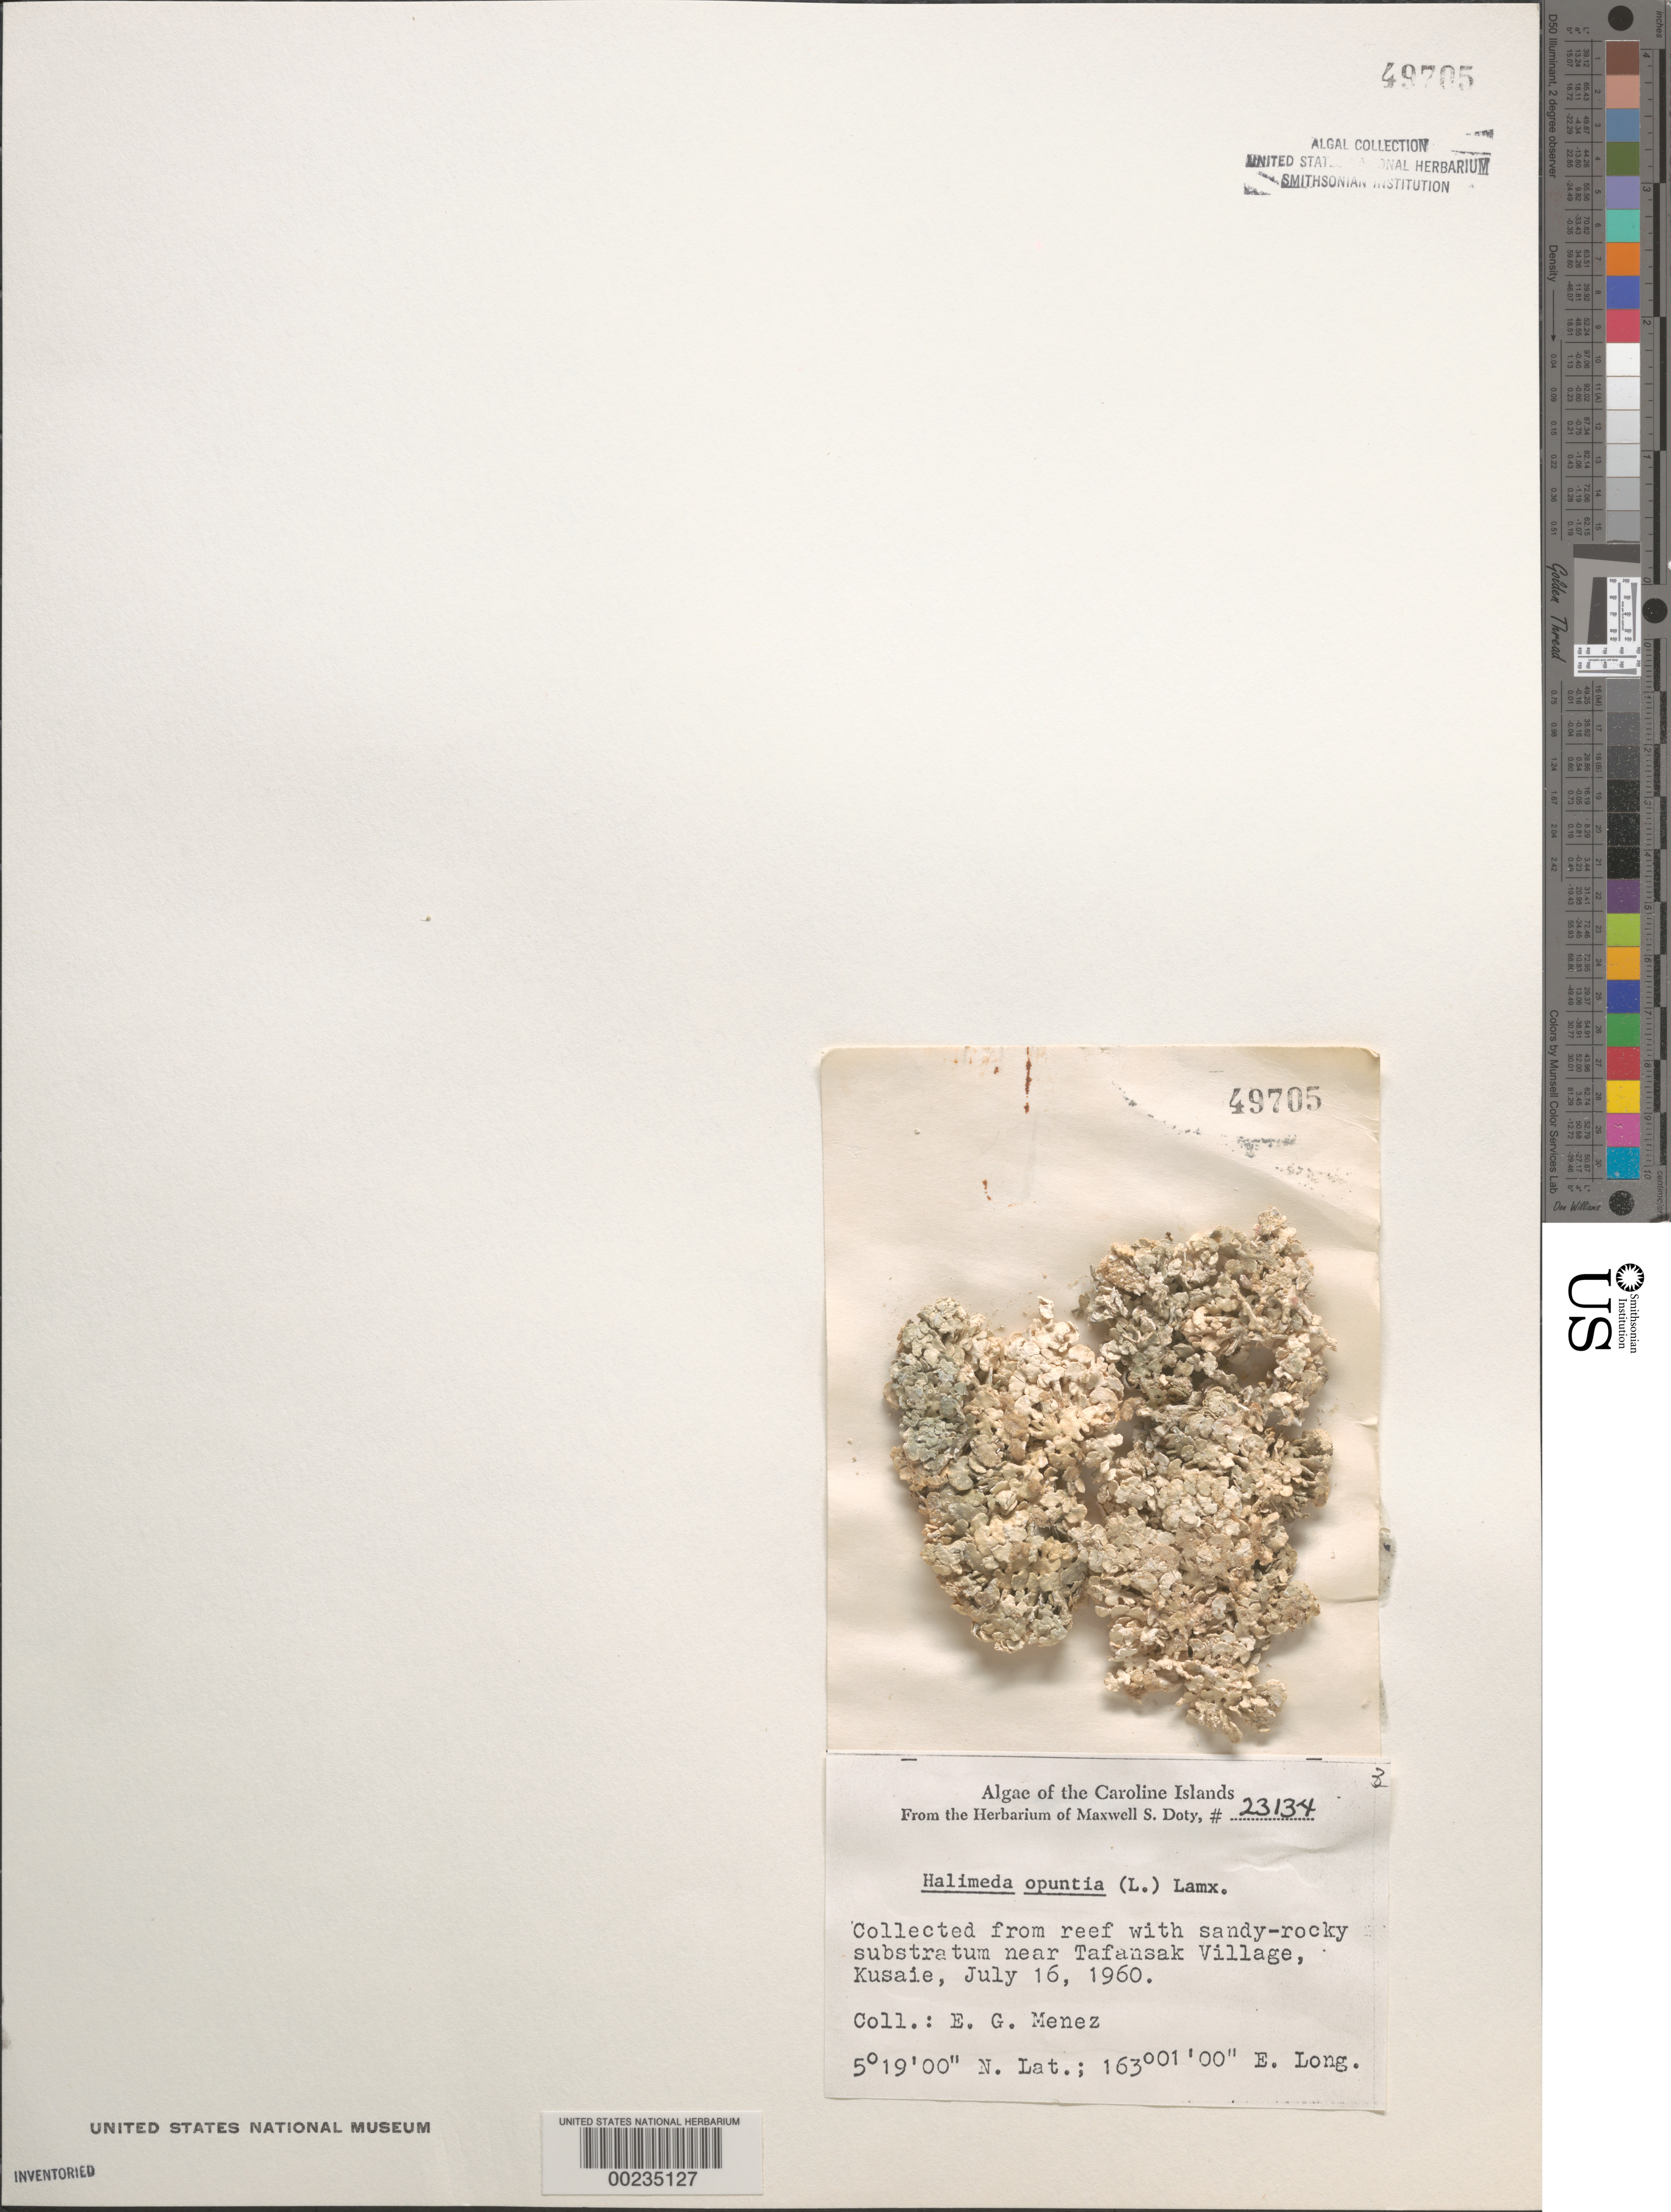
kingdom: Plantae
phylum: Chlorophyta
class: Ulvophyceae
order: Bryopsidales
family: Halimedaceae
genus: Halimeda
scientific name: Halimeda opuntia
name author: (L.) J.V.Lamouroux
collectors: Meñez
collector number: MSD 23134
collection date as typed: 16 Jul 1960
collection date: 1960-07-16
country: Micronesia, Federated States of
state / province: Kosrae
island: Kosrae [Kusaie]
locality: Near Tafansak village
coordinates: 5 19' 00" N, 163 01' 00" E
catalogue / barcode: US 49705